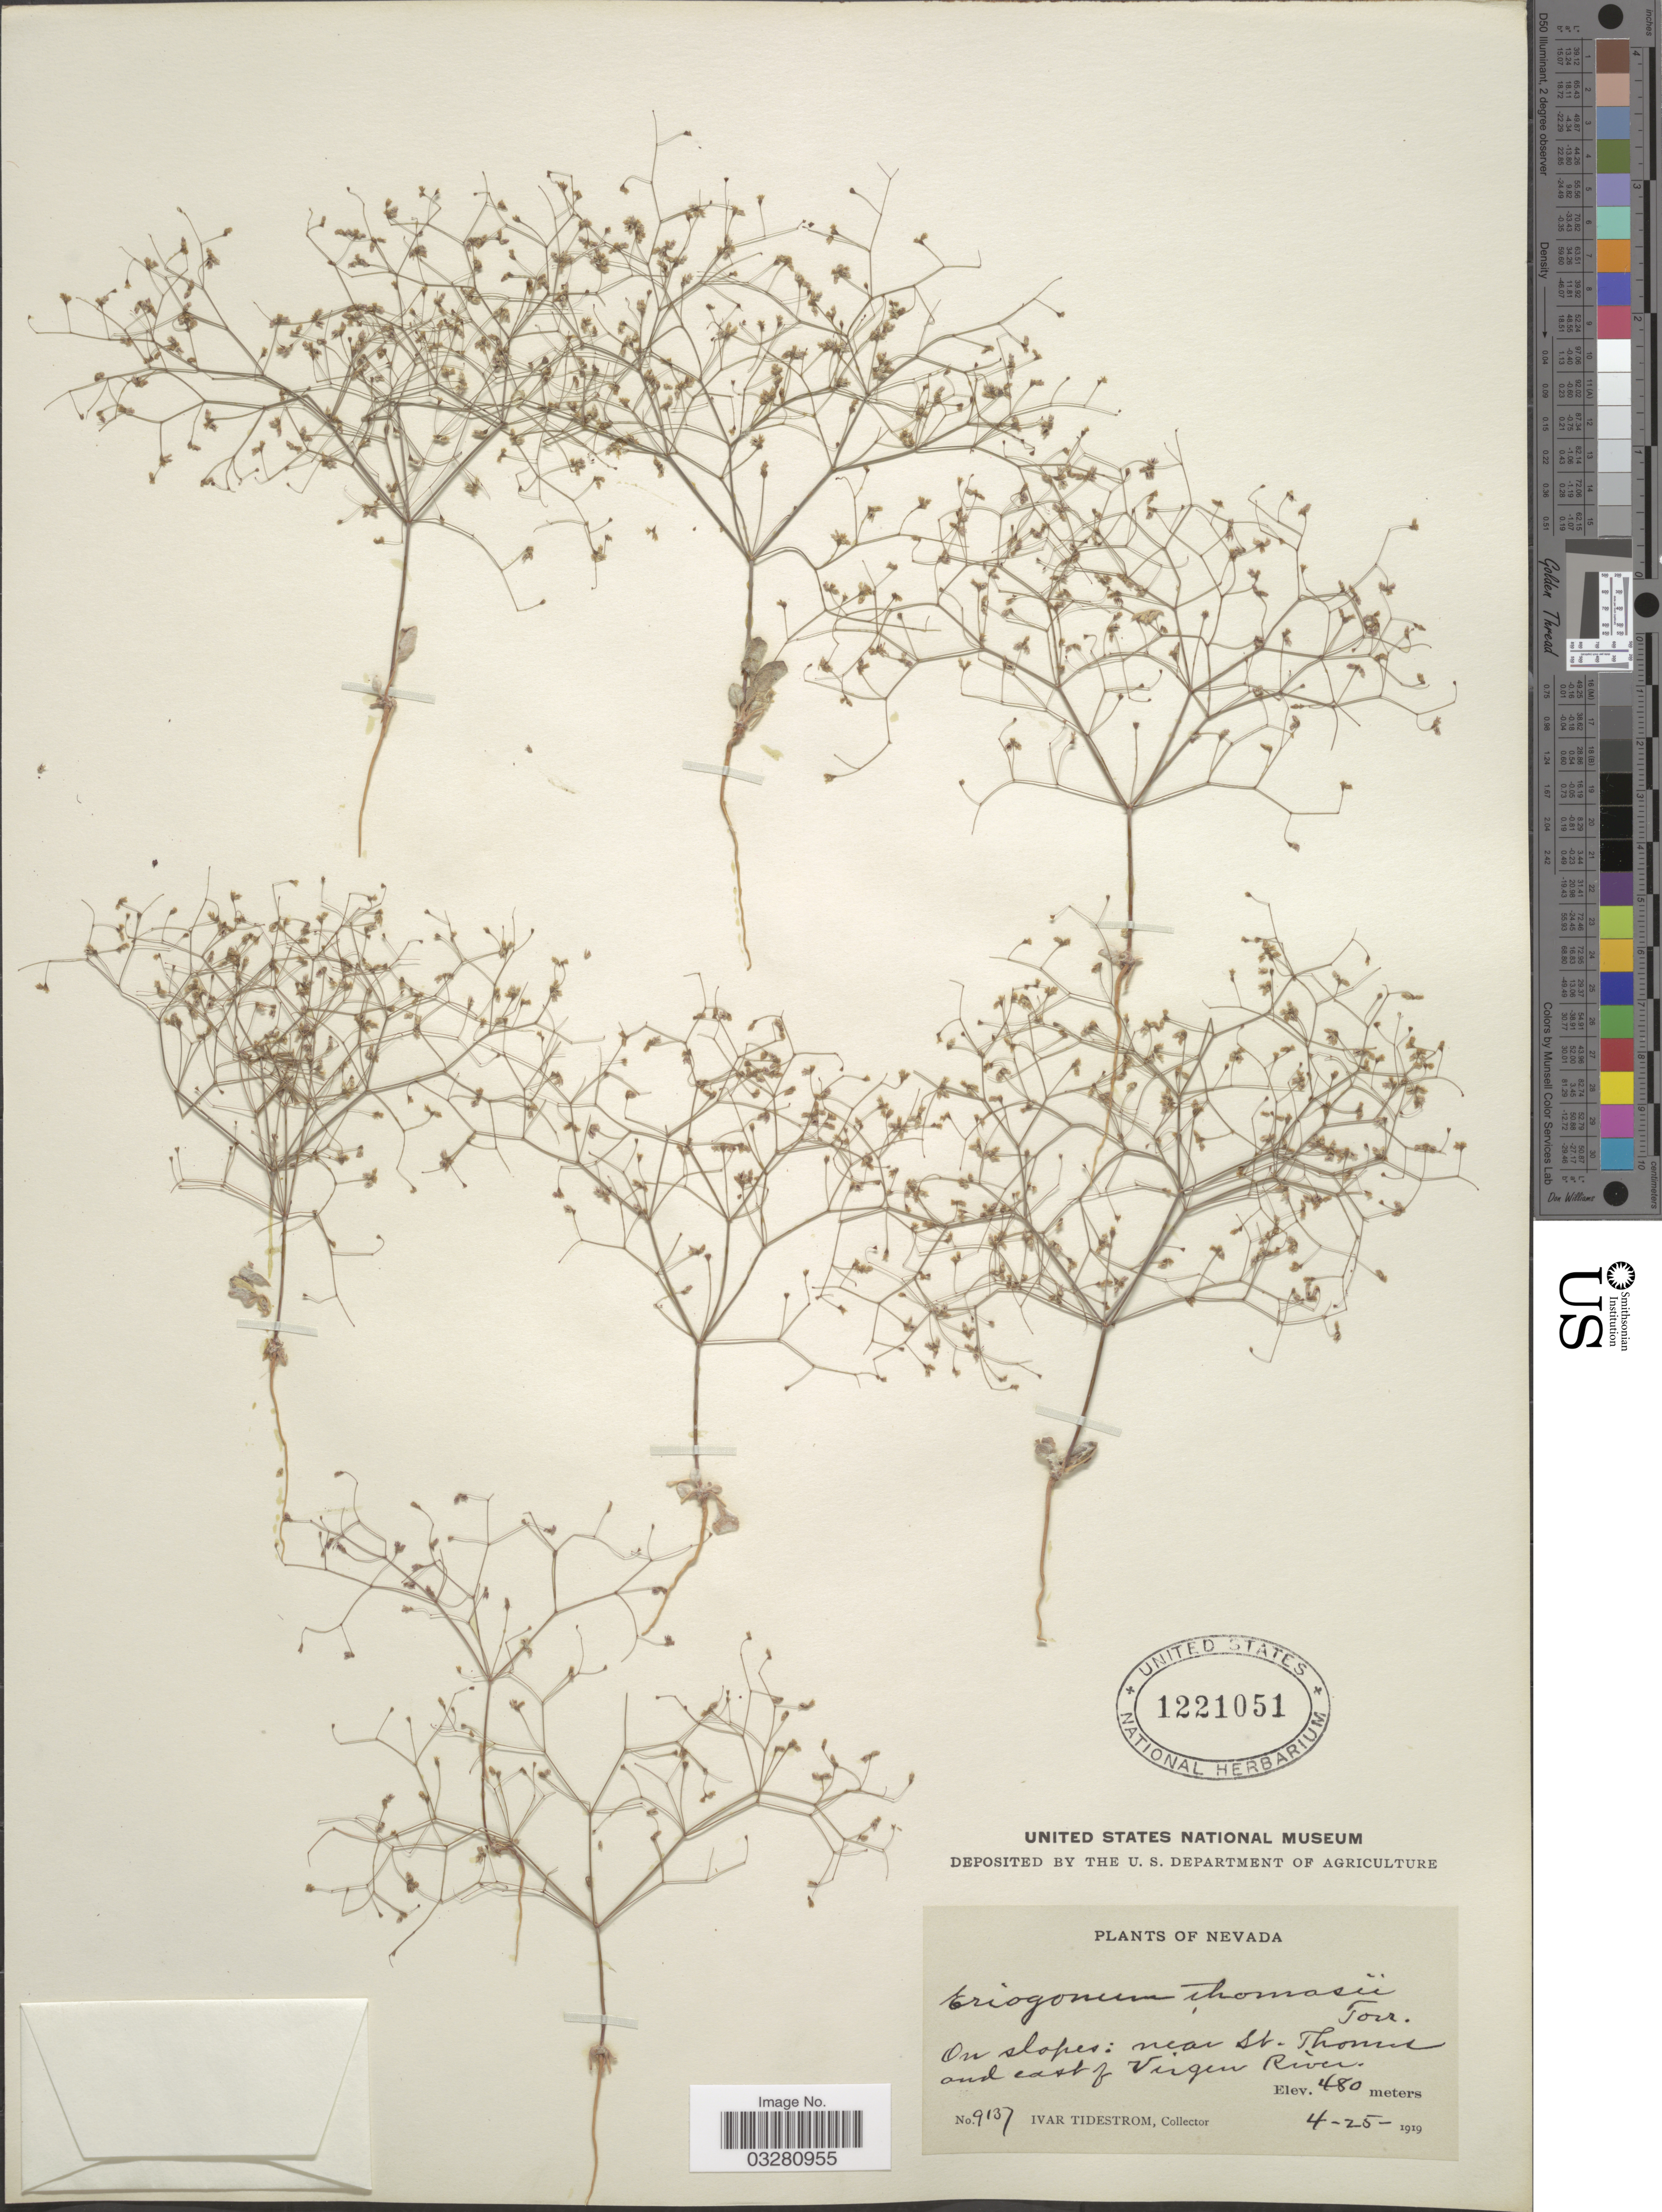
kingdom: Plantae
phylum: Tracheophyta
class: Magnoliopsida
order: Caryophyllales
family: Polygonaceae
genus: Eriogonum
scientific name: Eriogonum thomasii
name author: Torr.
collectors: I. F. Tidestrom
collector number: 9137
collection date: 1919-04-25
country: United States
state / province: Nevada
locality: Near St. Thomas and east of Virgen River.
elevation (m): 480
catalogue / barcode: US 1221051